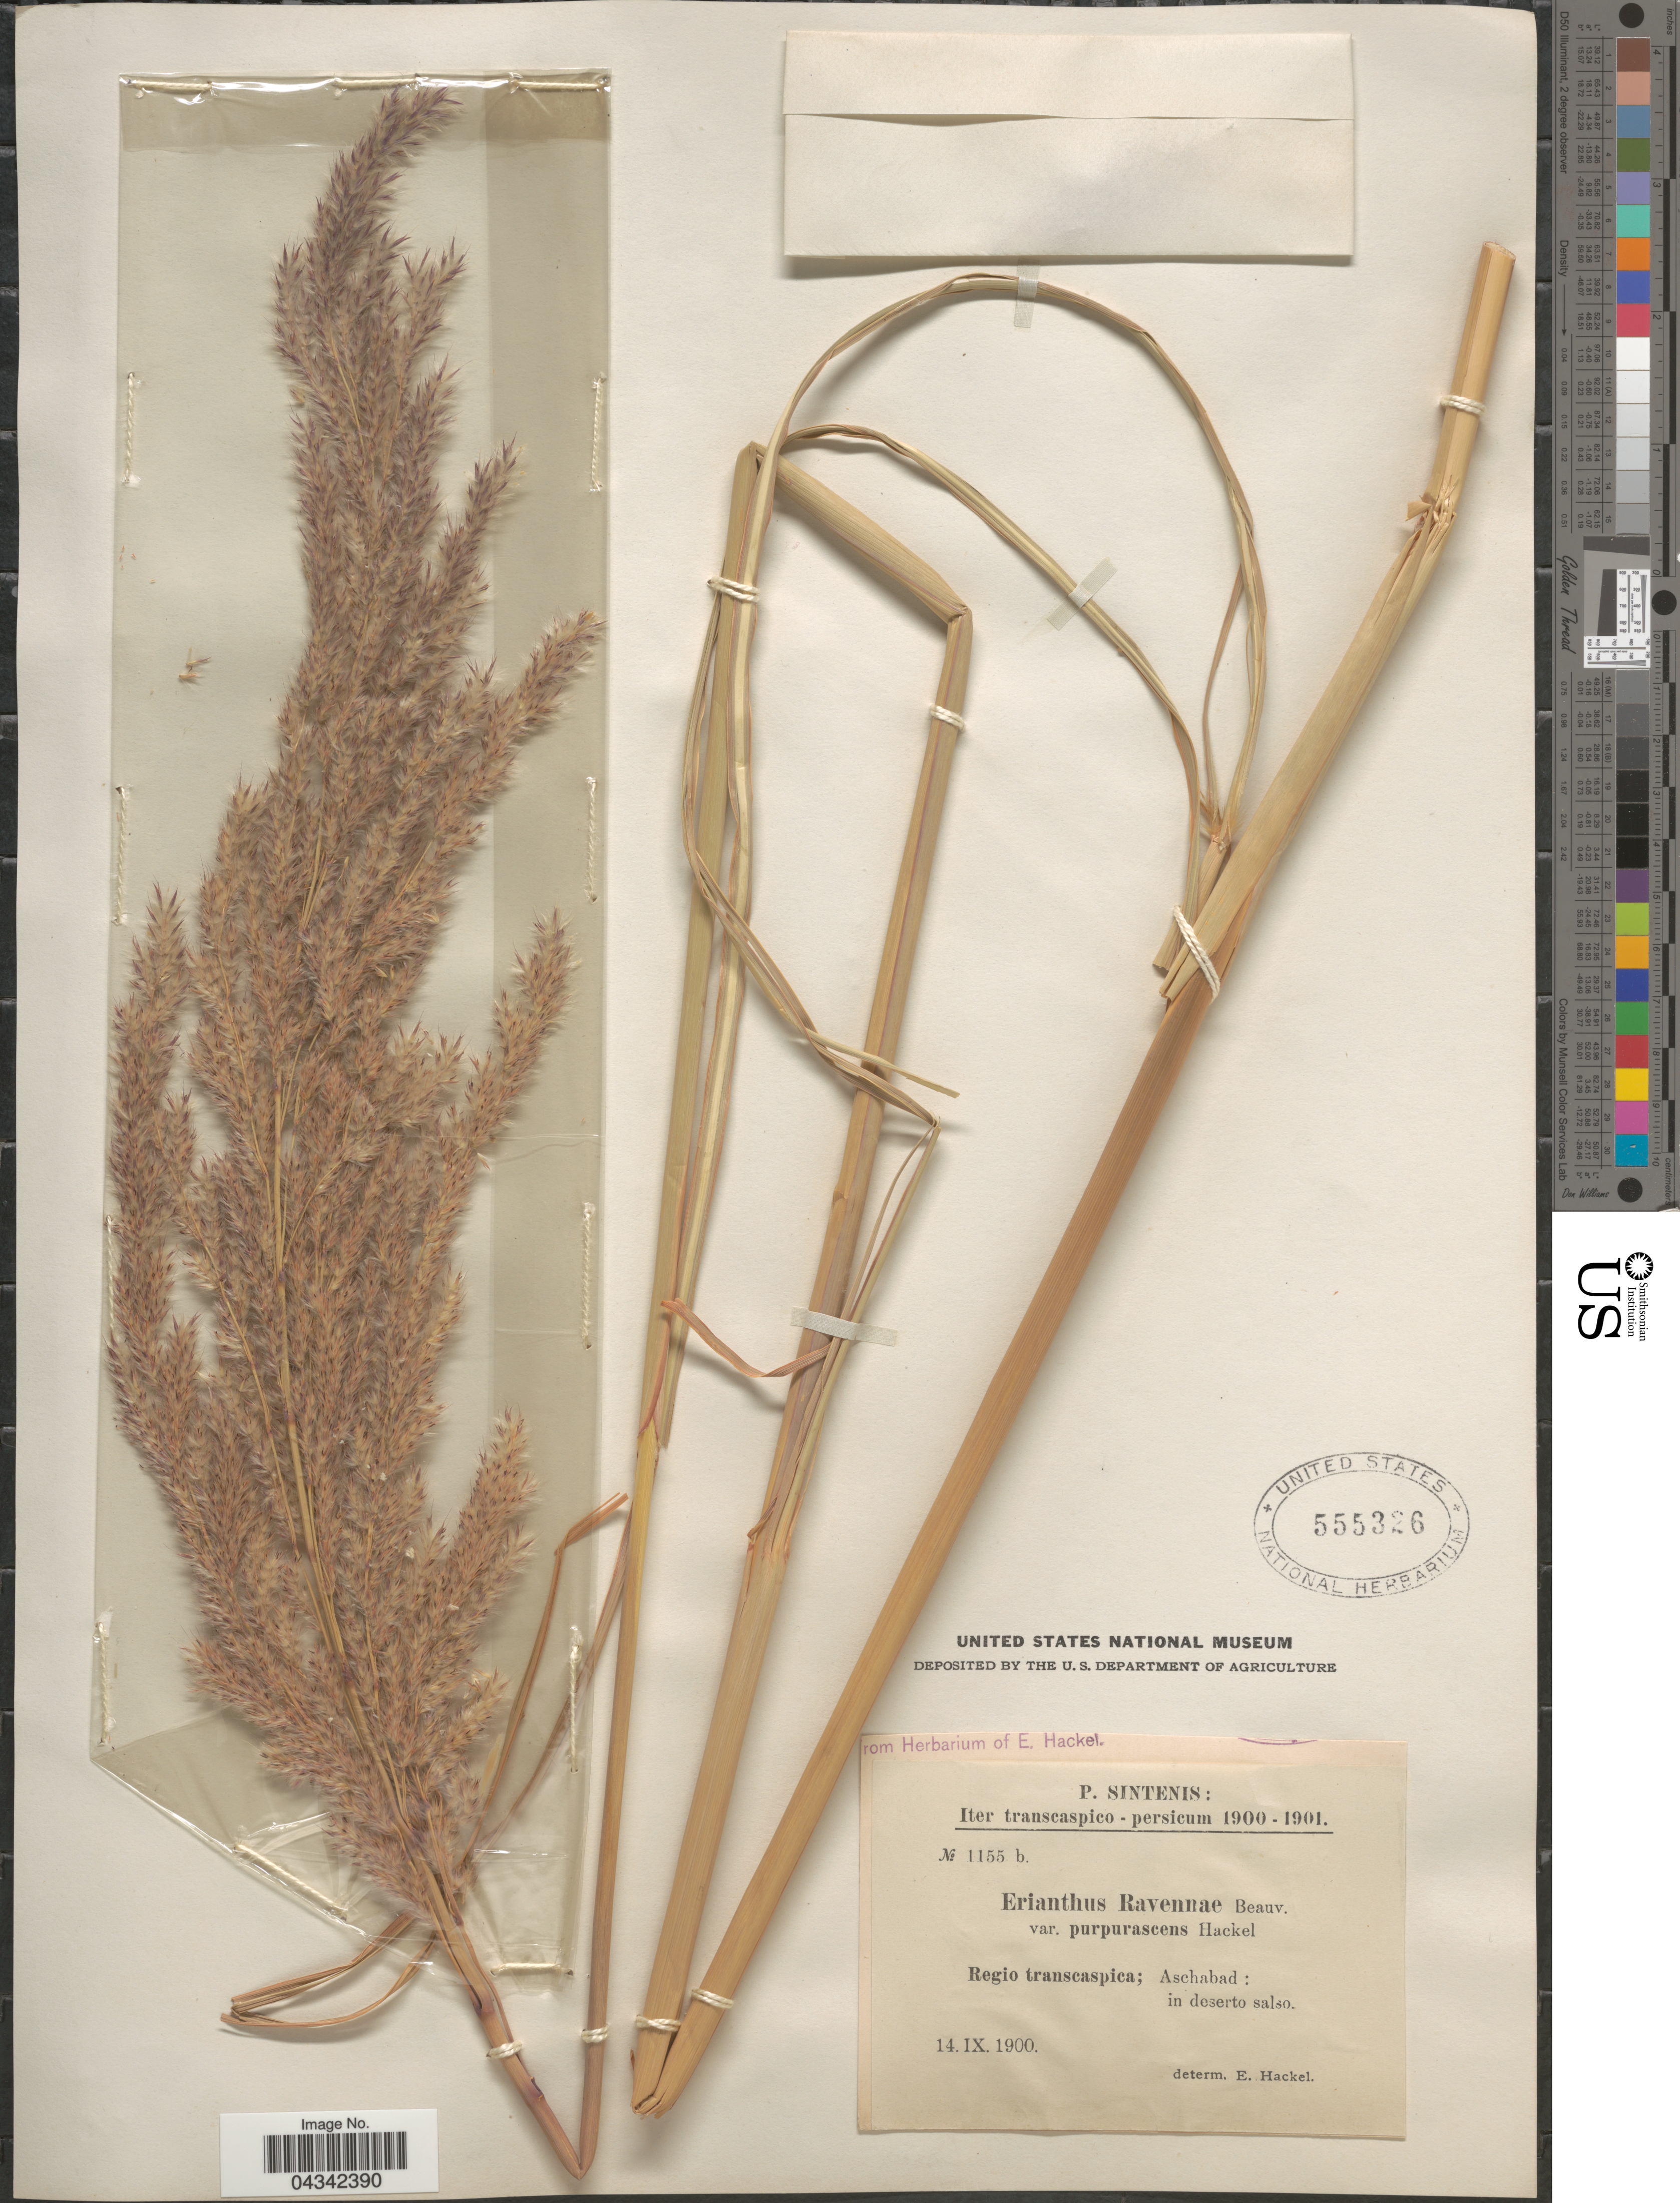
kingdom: Plantae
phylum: Tracheophyta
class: Liliopsida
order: Poales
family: Poaceae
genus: Tripidium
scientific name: Tripidium ravennae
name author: (L.) H. Scholz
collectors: P. Sintenis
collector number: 1155b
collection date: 1900-09-14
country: Turkmenistan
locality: Iter transcaspico-persicum 1900-1901. Regio transcaspica; Aschabad; in deserto salso.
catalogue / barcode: US 555326